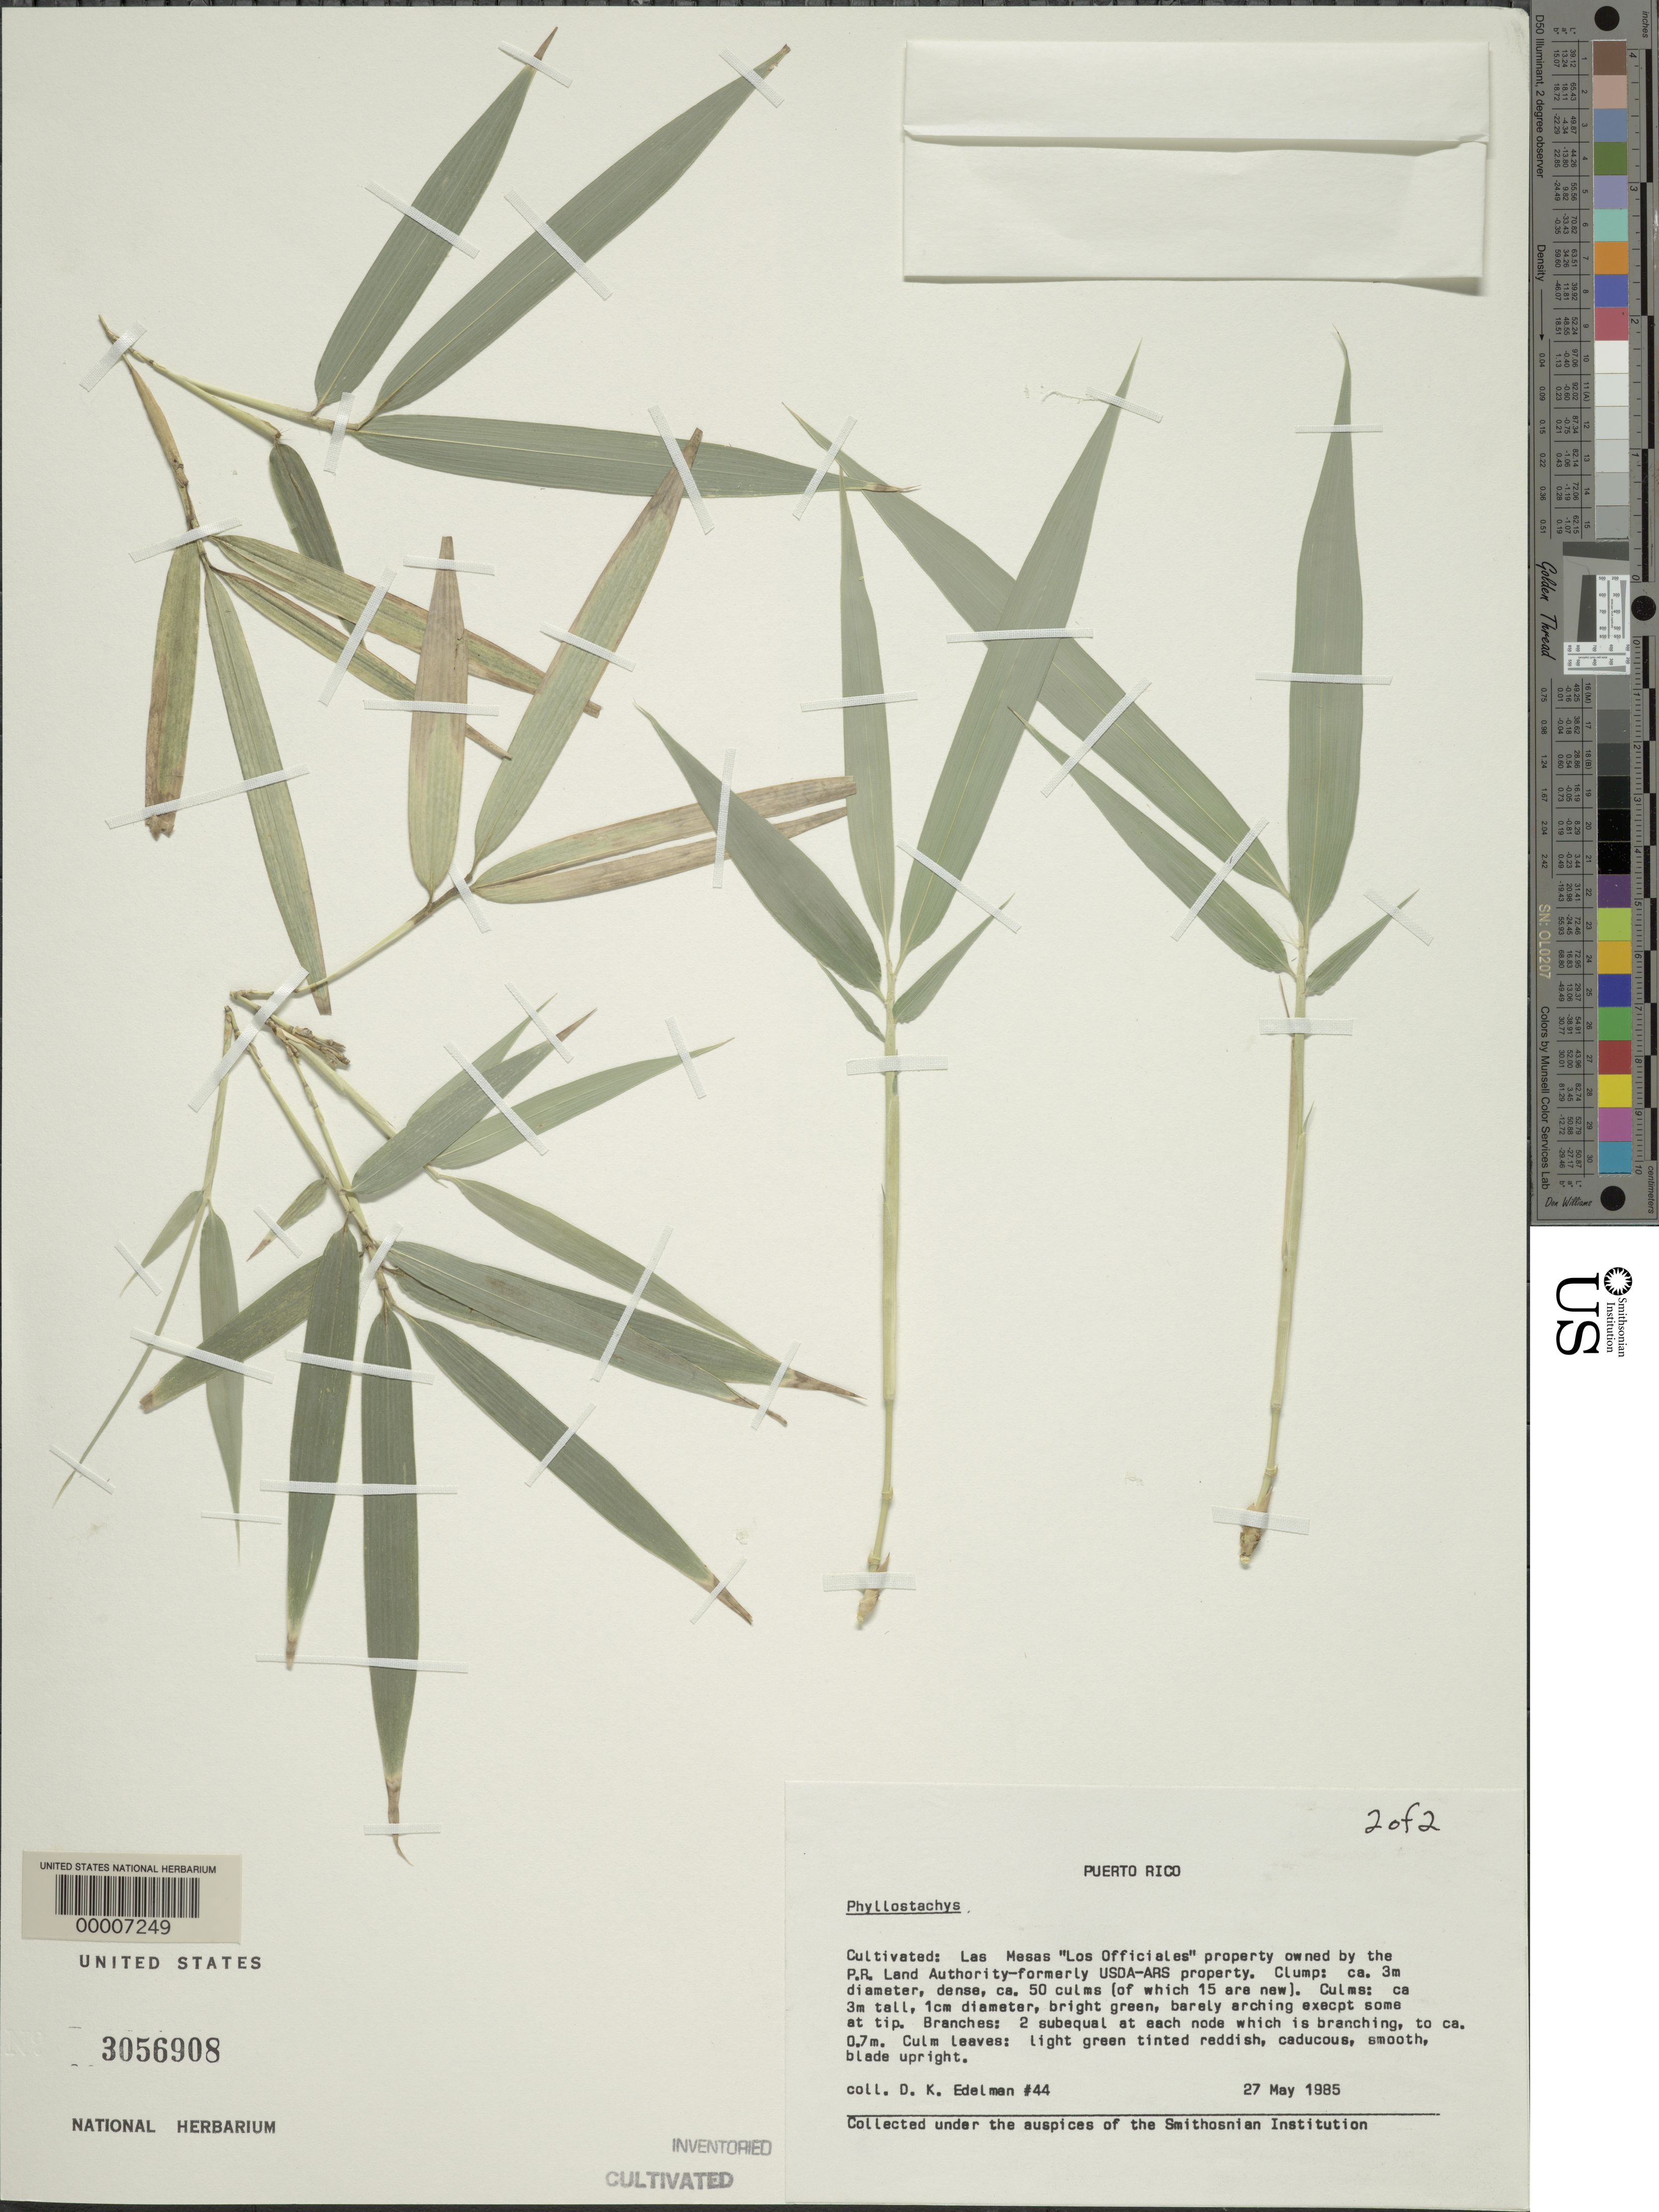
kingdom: Plantae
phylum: Tracheophyta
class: Liliopsida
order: Poales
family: Poaceae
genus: Phyllostachys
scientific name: Phyllostachys dulcis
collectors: D. Edelman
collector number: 44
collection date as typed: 27 May 1985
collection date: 1985-05-27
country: Puerto Rico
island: Greater Antilles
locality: Las mesas "los officiales"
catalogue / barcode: US 3056908